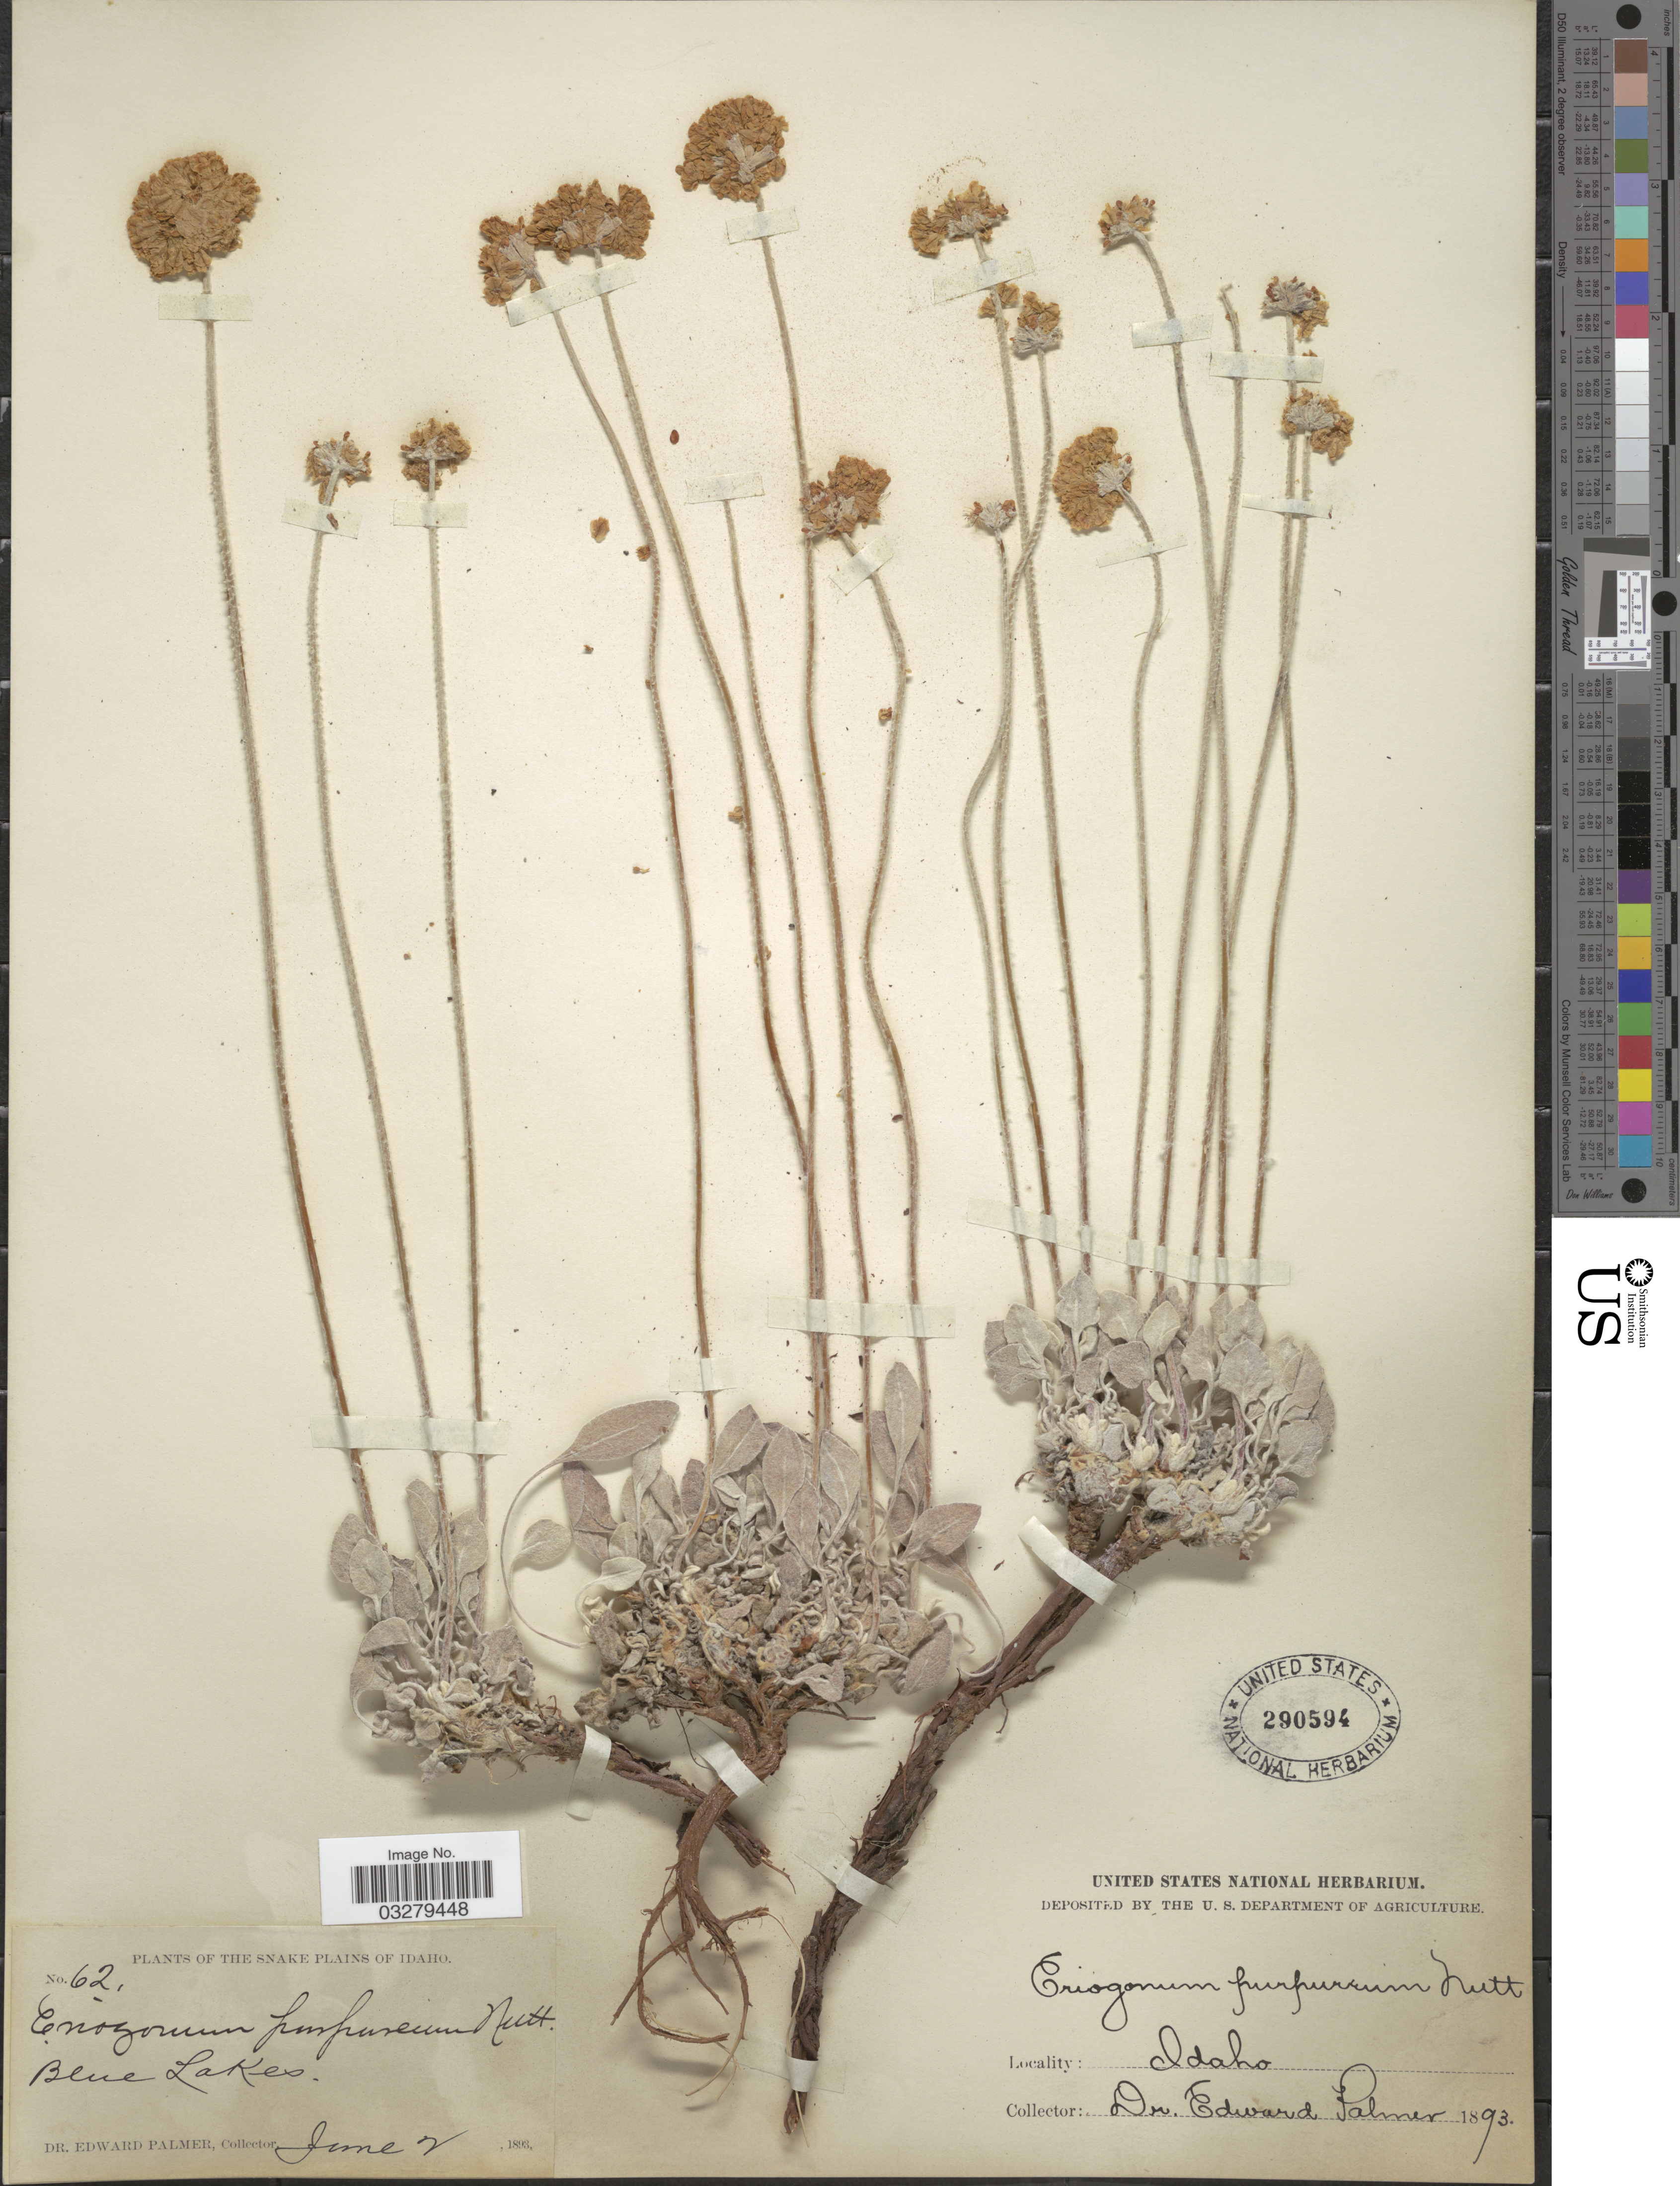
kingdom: Plantae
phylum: Tracheophyta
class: Magnoliopsida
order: Caryophyllales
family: Polygonaceae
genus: Eriogonum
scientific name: Eriogonum ovalifolium var. purpureum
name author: (Nutt.) Durand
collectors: E. Palmer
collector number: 62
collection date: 1893-06-02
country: United States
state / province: Idaho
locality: The Snake Plains, Blue Lakes.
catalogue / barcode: US 290594